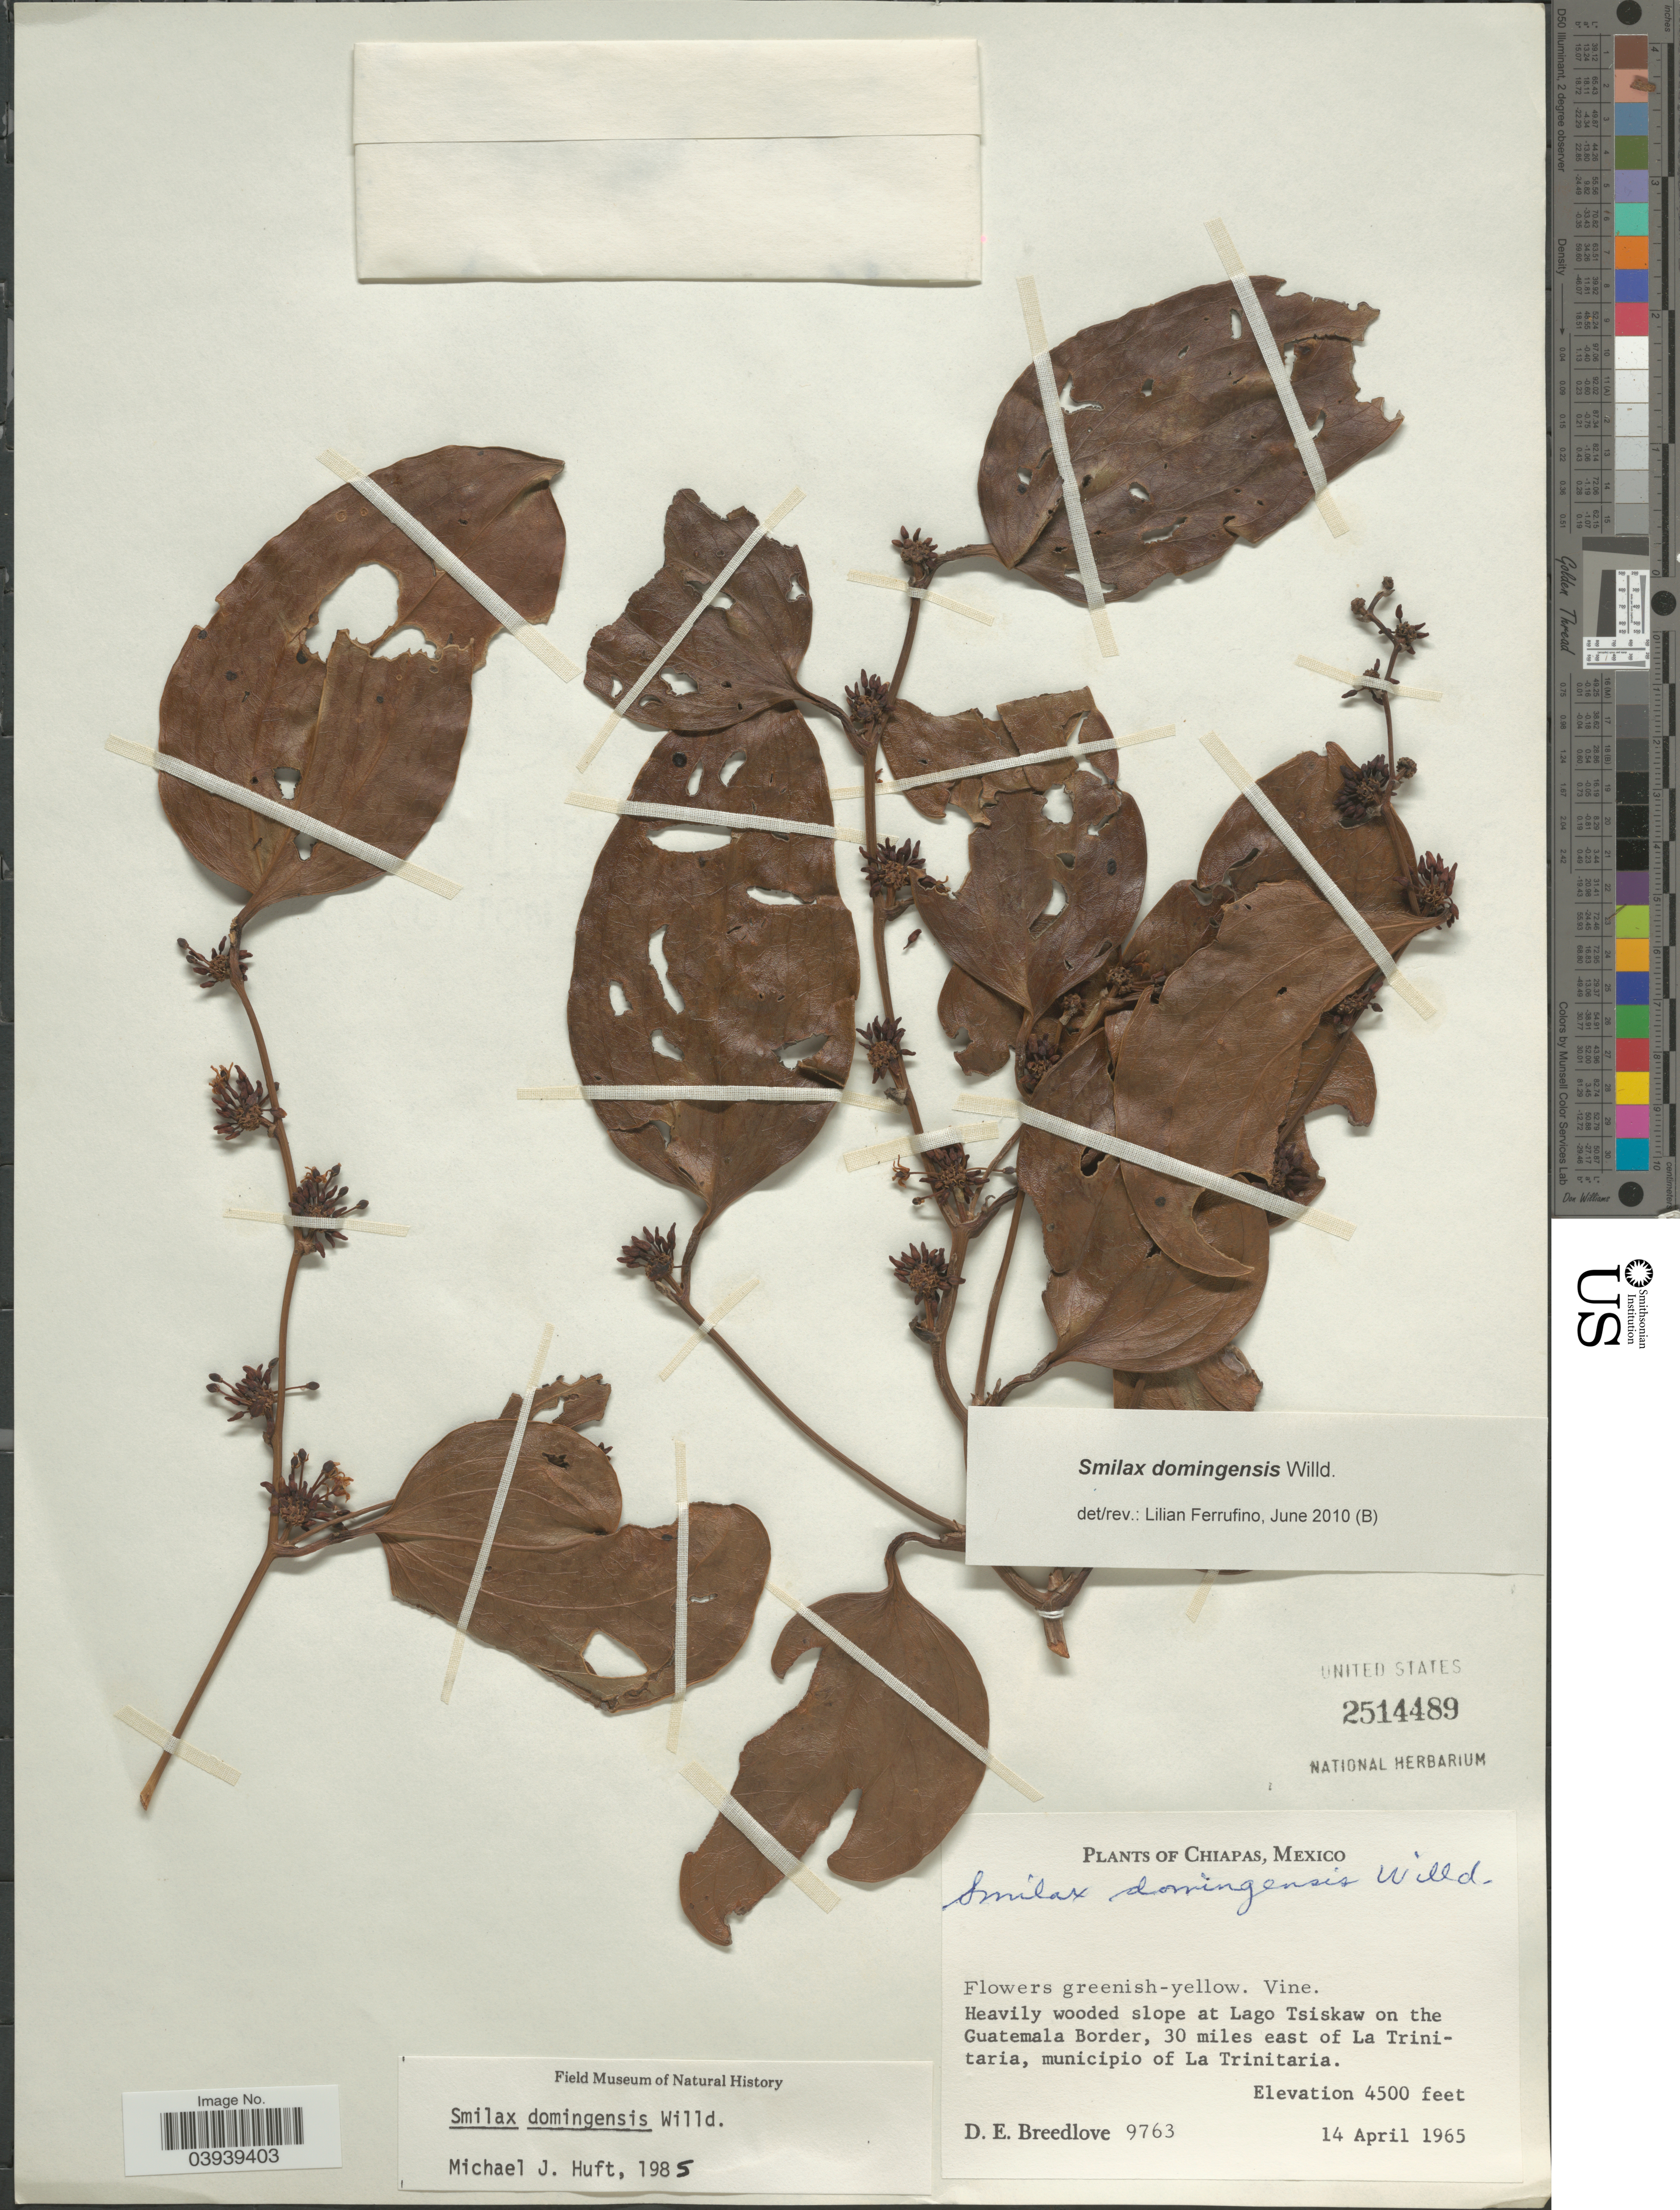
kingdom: Plantae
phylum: Tracheophyta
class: Liliopsida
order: Liliales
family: Smilacaceae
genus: Smilax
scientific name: Smilax domingensis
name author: Willd.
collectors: D. E. Breedlove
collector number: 9763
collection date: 1965-04-14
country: Mexico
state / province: Chiapas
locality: Heavily wooded slope of Lago Tsiskaw on the Guatemala Border, 30 miles east of La Trinitaria, municipio of La Trinitaria.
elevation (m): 1372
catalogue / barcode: US 2514489